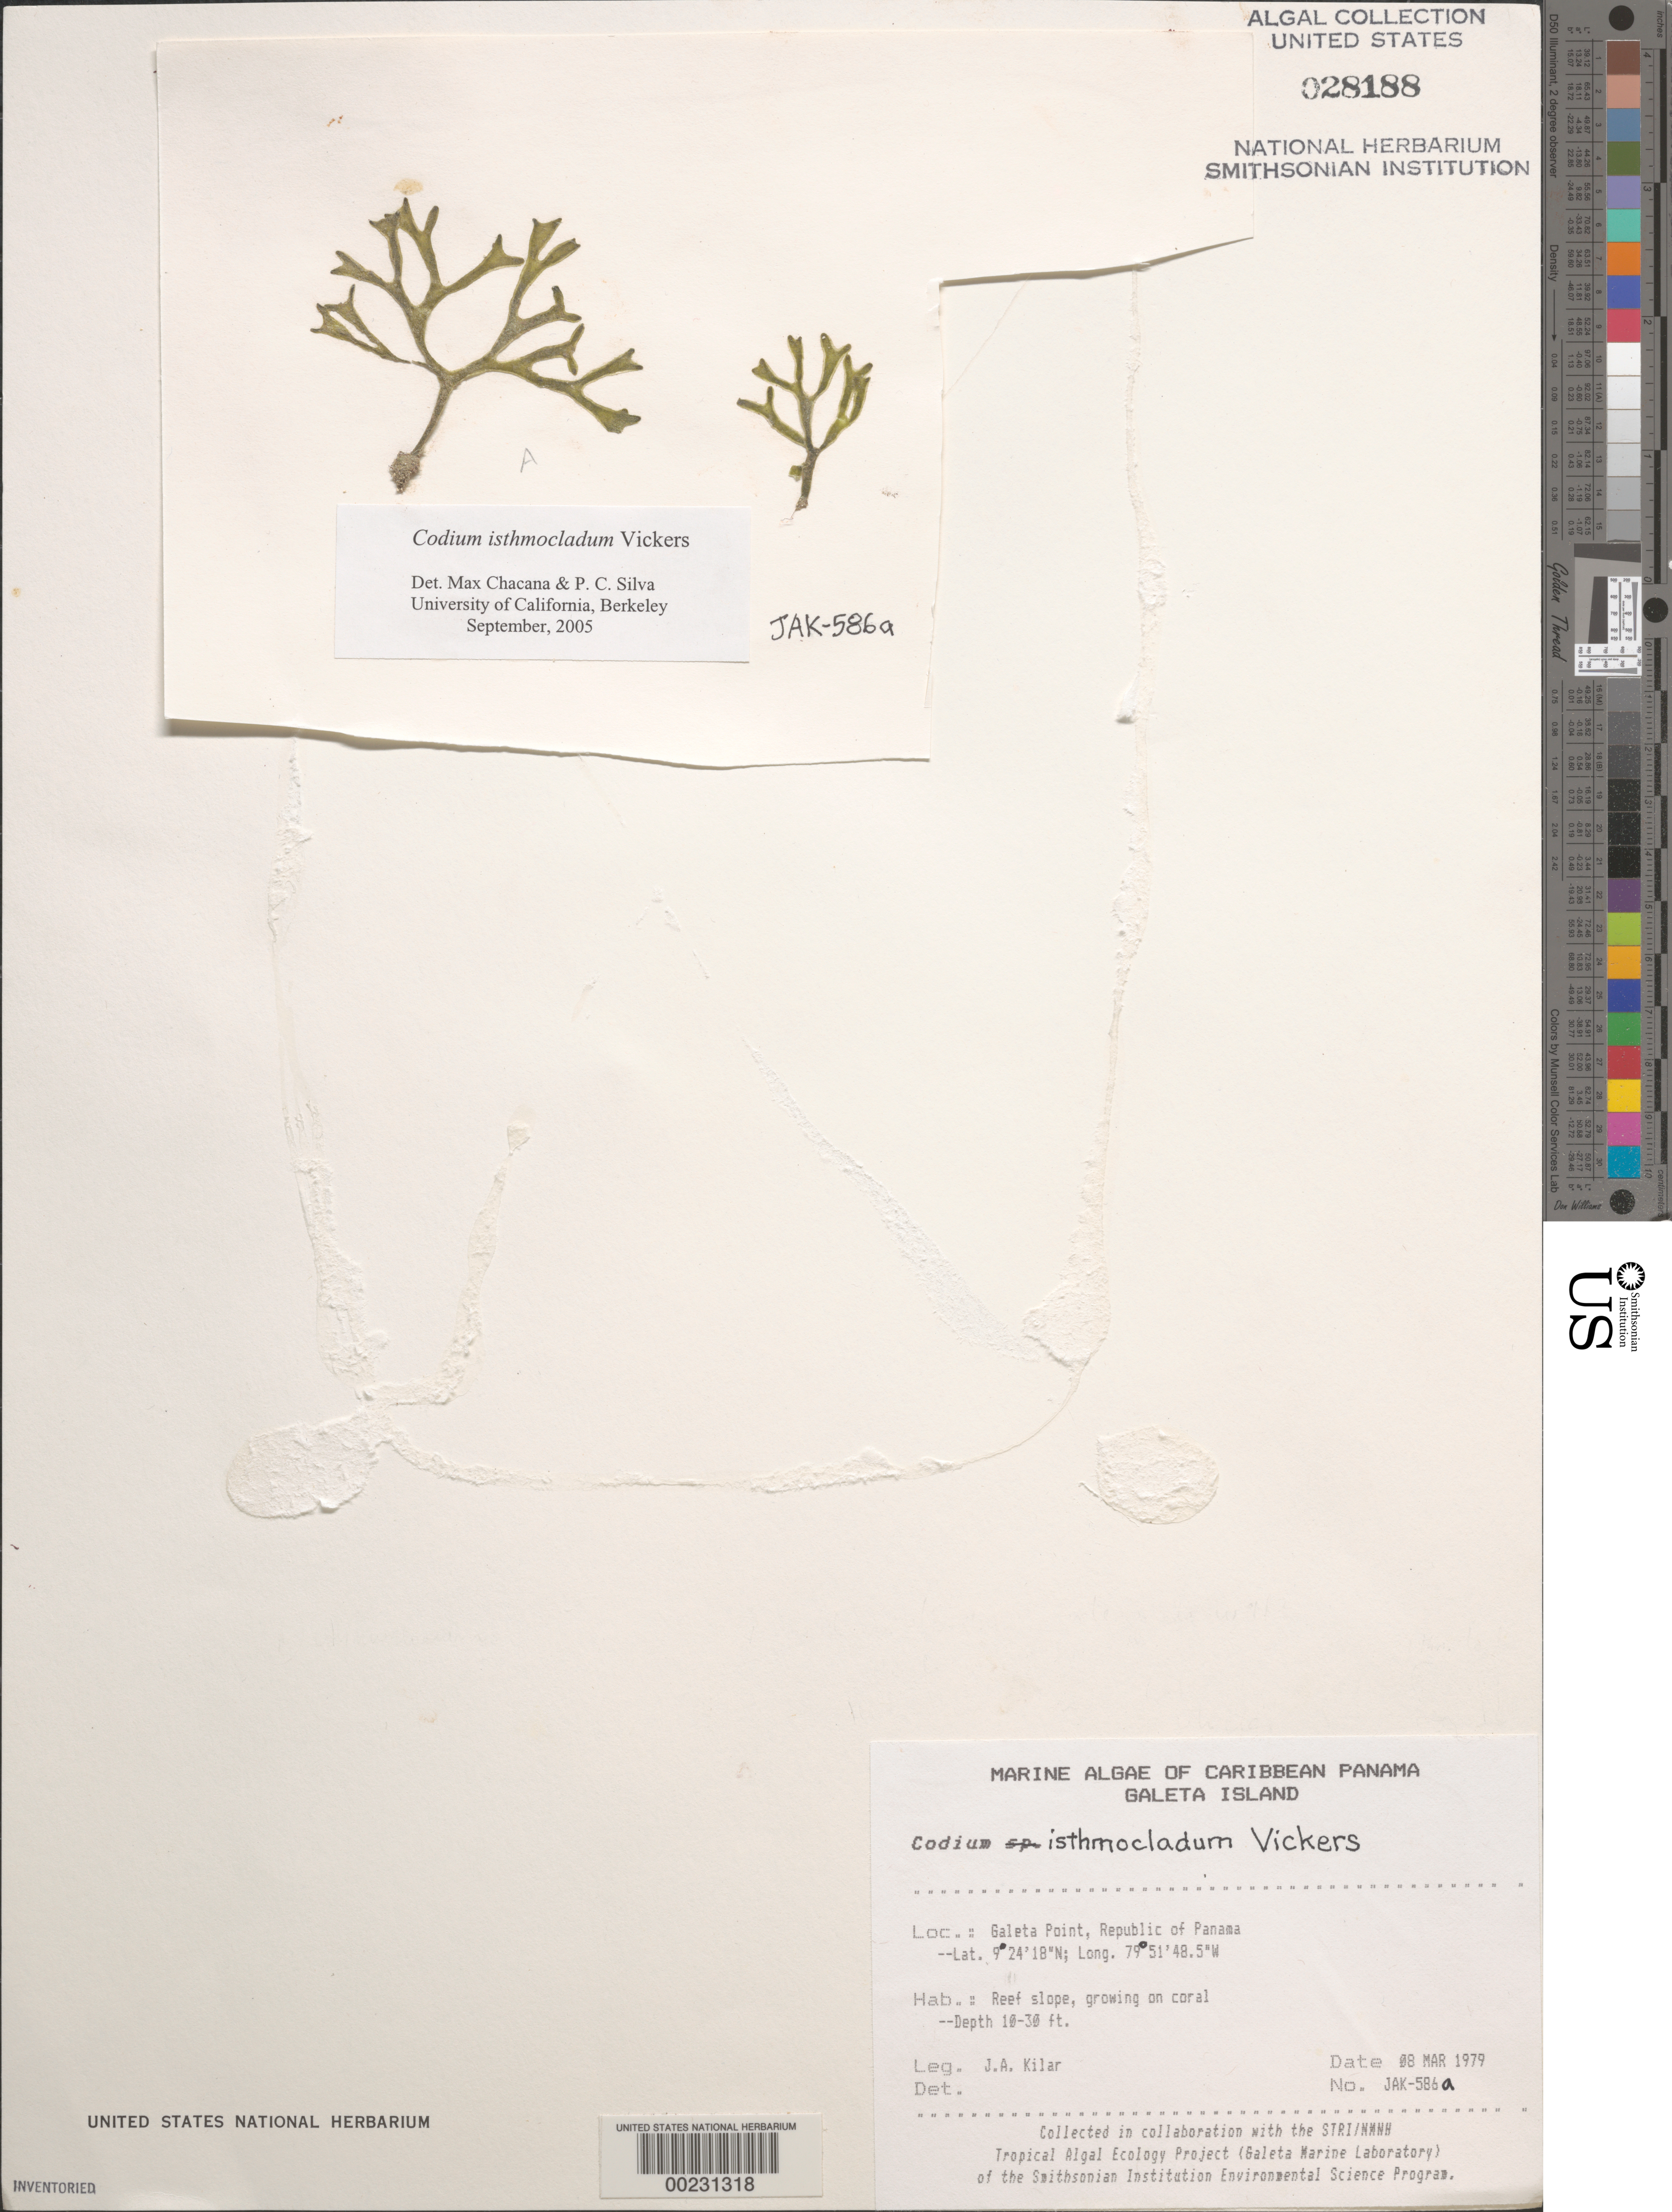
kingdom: Plantae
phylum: Chlorophyta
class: Ulvophyceae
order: Bryopsidales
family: Codiaceae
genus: Codium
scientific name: Codium isthmocladum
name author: Vickers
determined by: Chacana, M. E.; Silva, P. C.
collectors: J. A. Kilar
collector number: JAK-586a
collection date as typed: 08 Mar 1979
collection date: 1979-03-08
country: Panama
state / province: Colón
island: Galeta Island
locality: Galeta Point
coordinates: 9 24' 18" N, 79 51' 48.5" W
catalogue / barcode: US 28188